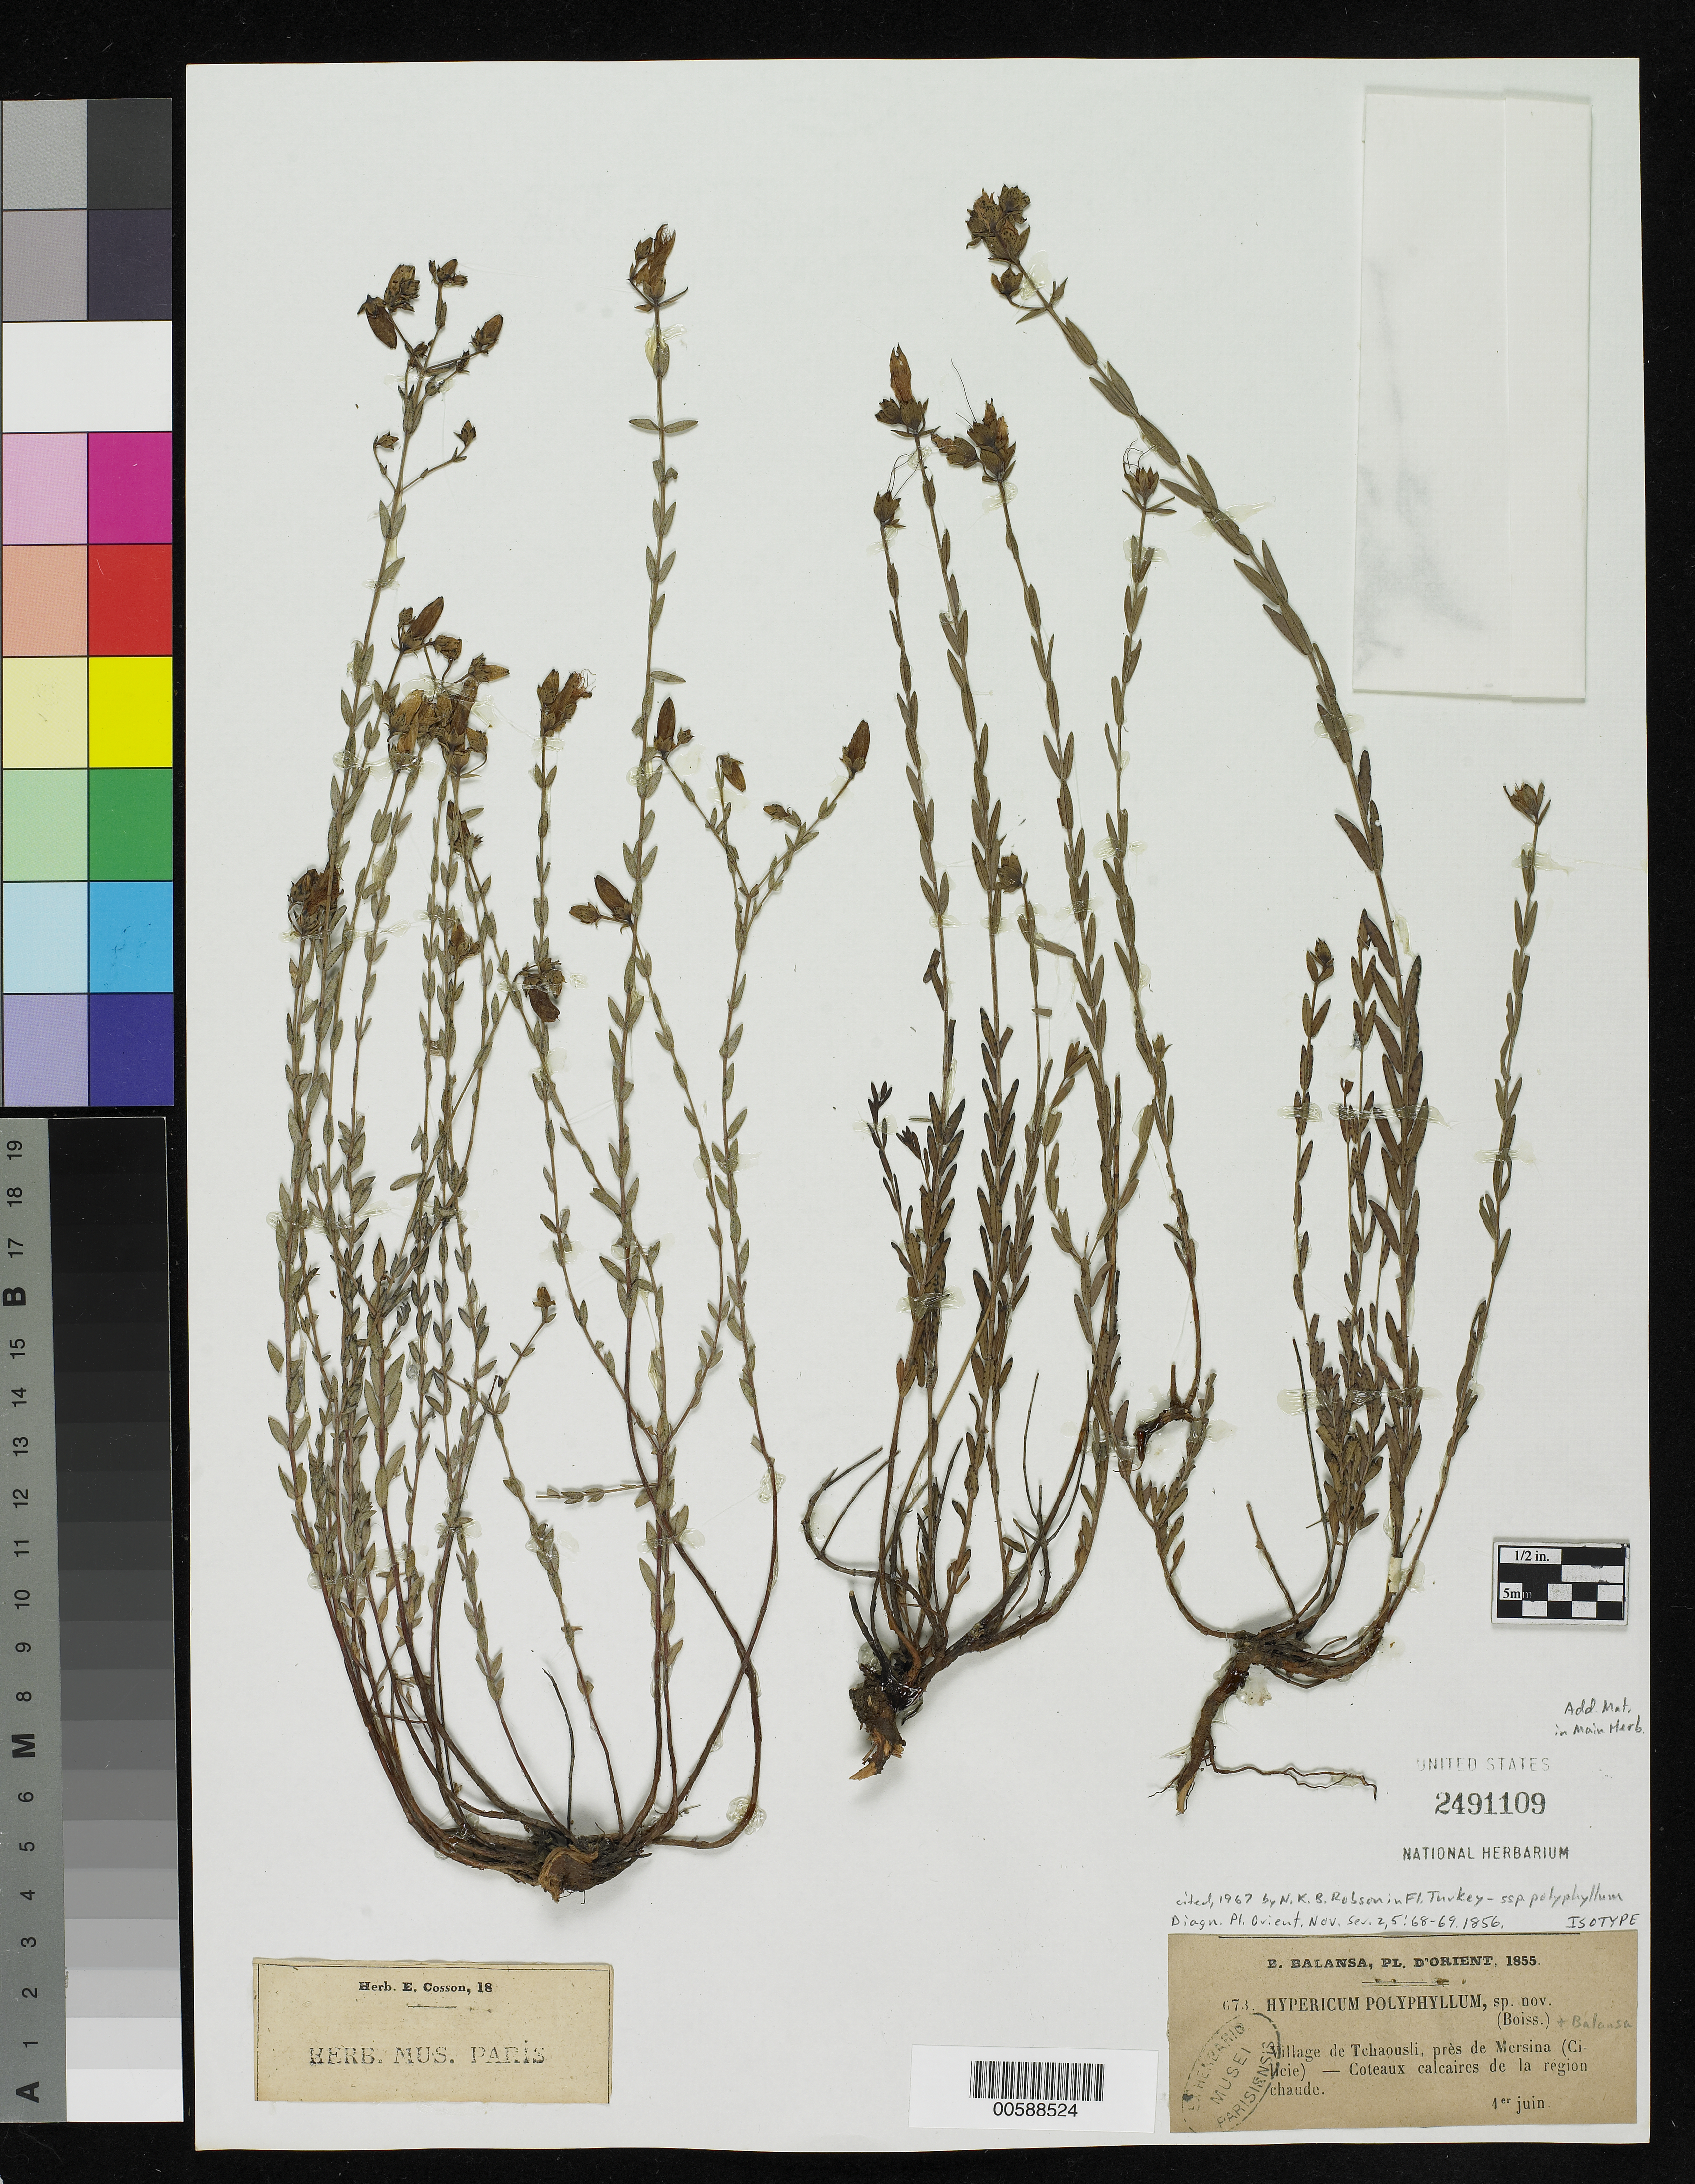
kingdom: Plantae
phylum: Tracheophyta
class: Magnoliopsida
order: Malpighiales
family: Hypericaceae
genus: Hypericum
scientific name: Hypericum polyphyllum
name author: Boiss. & Balansa in Boiss.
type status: Isotype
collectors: B. Balansa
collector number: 673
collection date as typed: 01 Jun 1855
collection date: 1855-06-01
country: Turkey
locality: Village Detchaousli, pres de Mersina, cilicie, Coteaux calcaires de La region Chaude.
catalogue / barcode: US 2491109